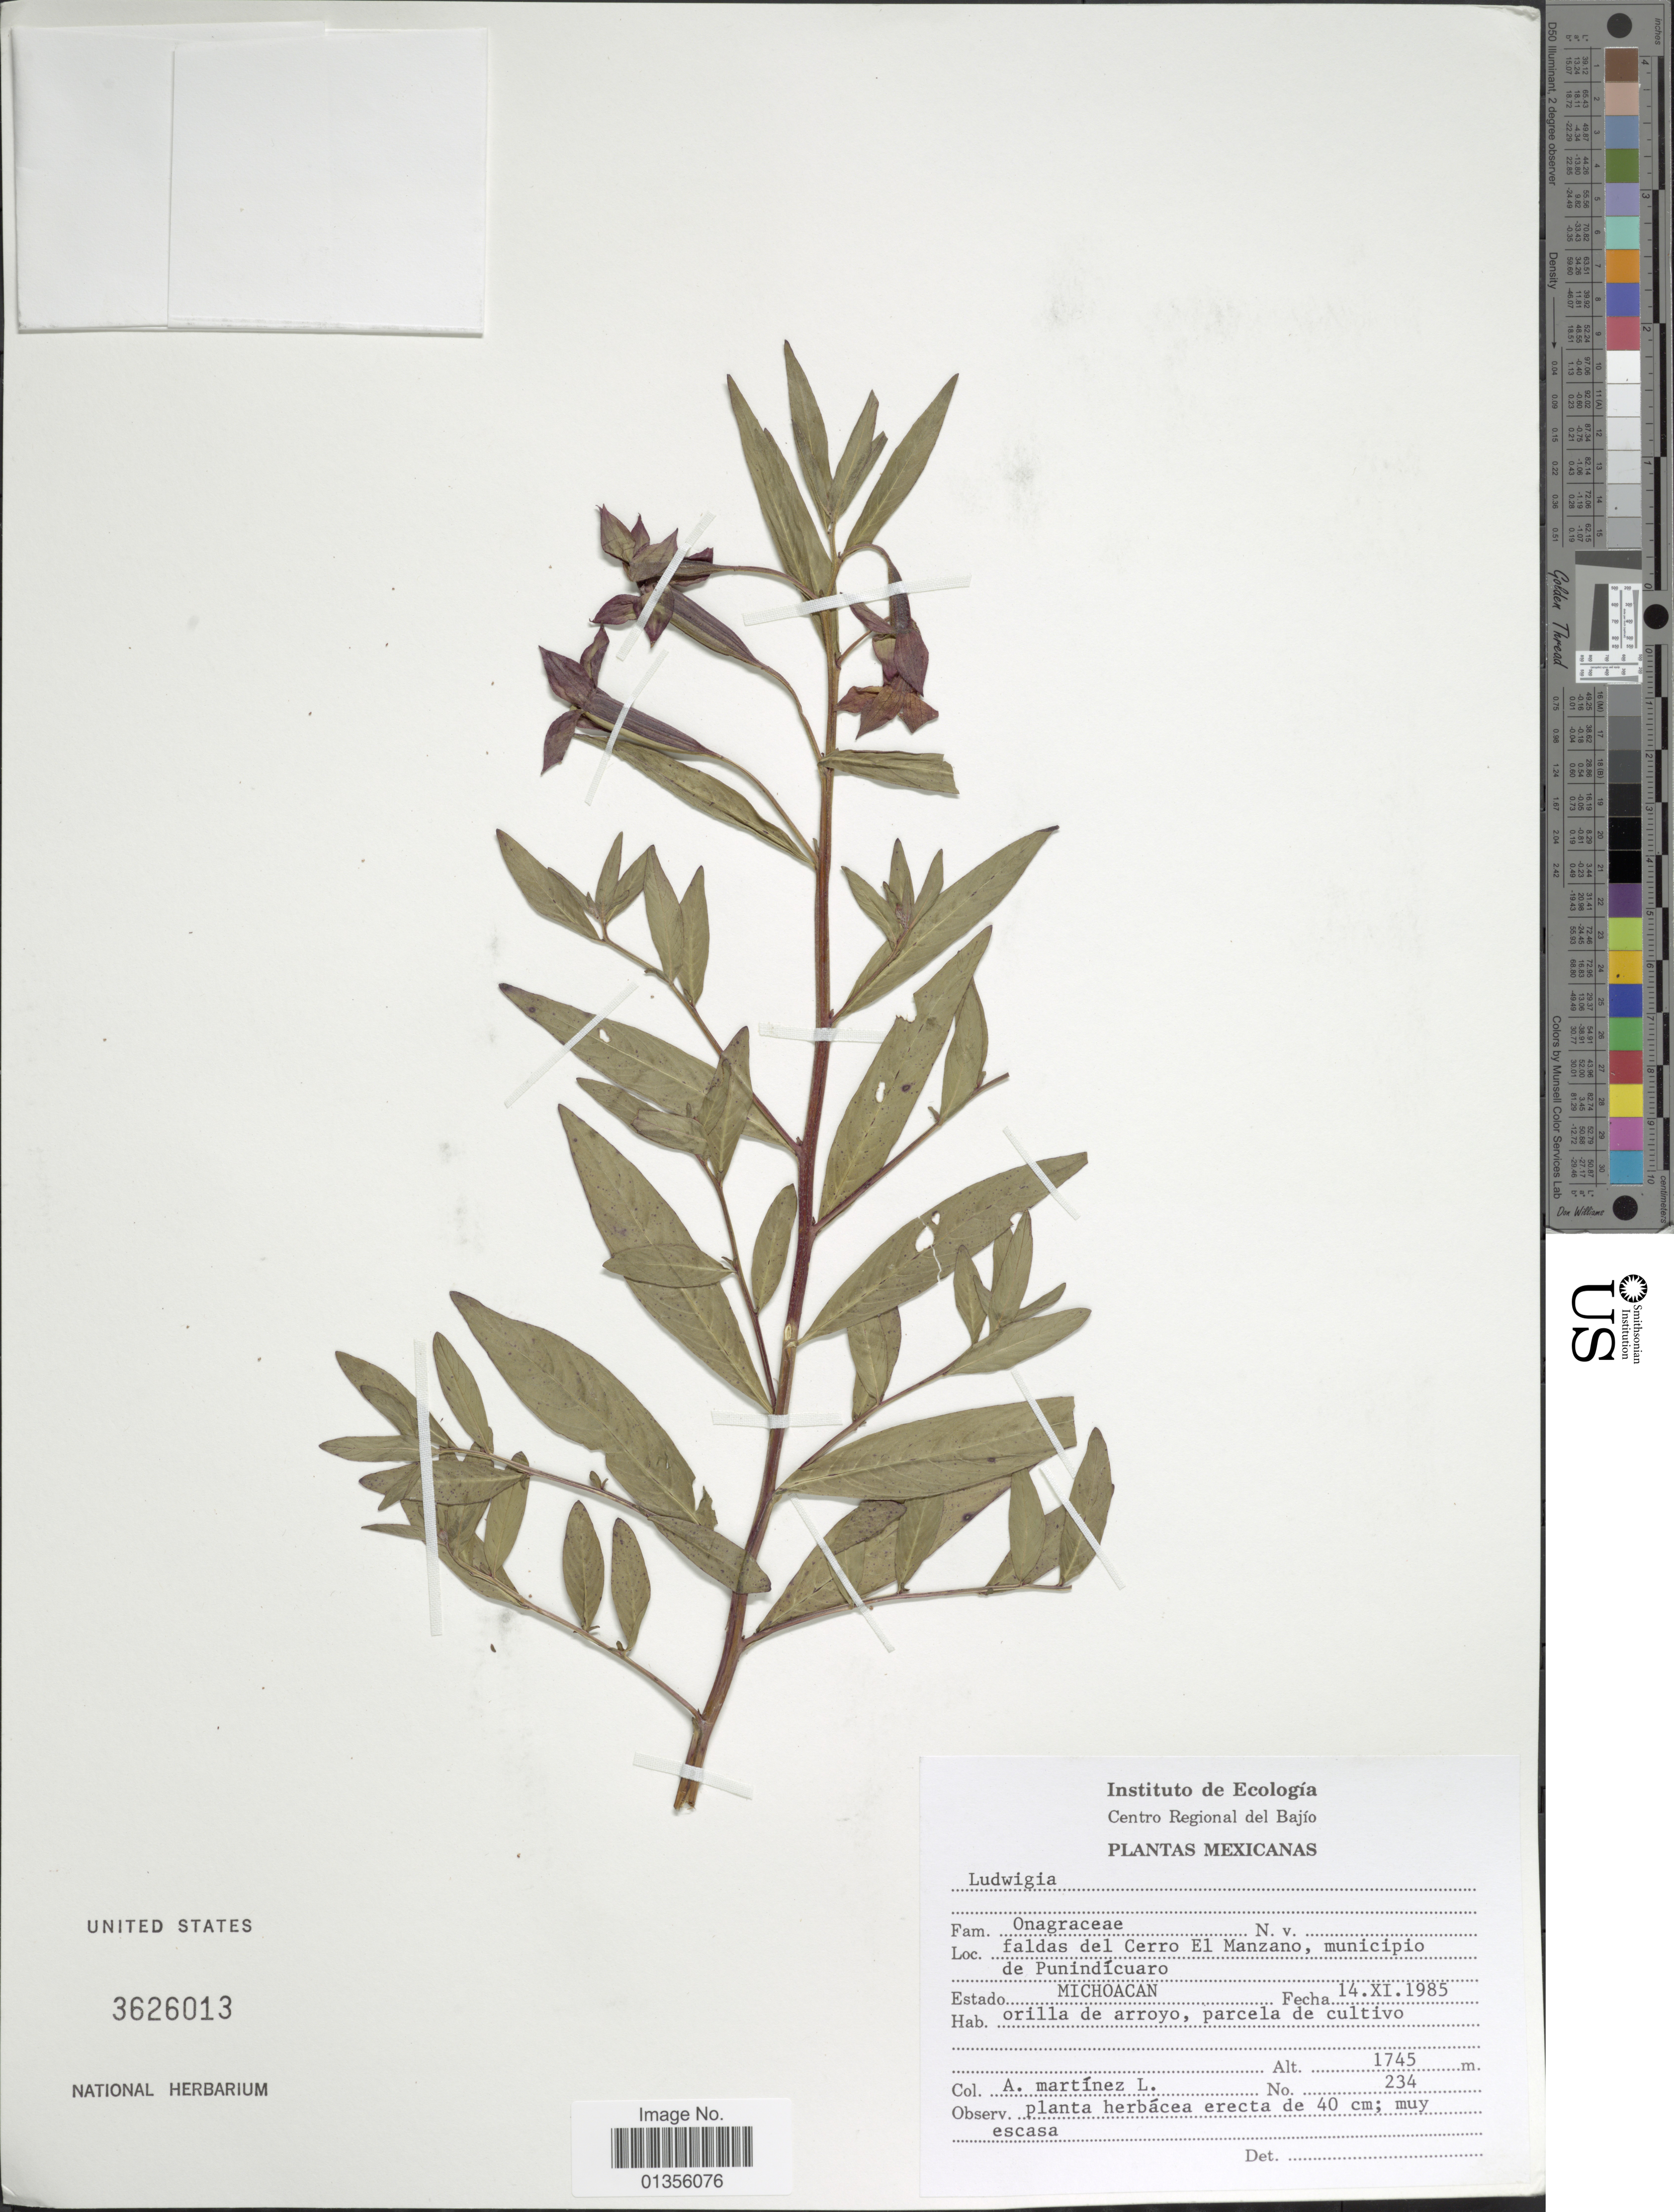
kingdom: Plantae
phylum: Tracheophyta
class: Magnoliopsida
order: Myrtales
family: Onagraceae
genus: Ludwigia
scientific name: Ludwigia sp.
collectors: A. Martínez L.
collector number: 234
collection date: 1985-11-14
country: Mexico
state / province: Michoacán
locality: Faldas del Cerro El Manzano, municipio de Punindícuaro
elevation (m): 1745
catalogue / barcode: US 3626013